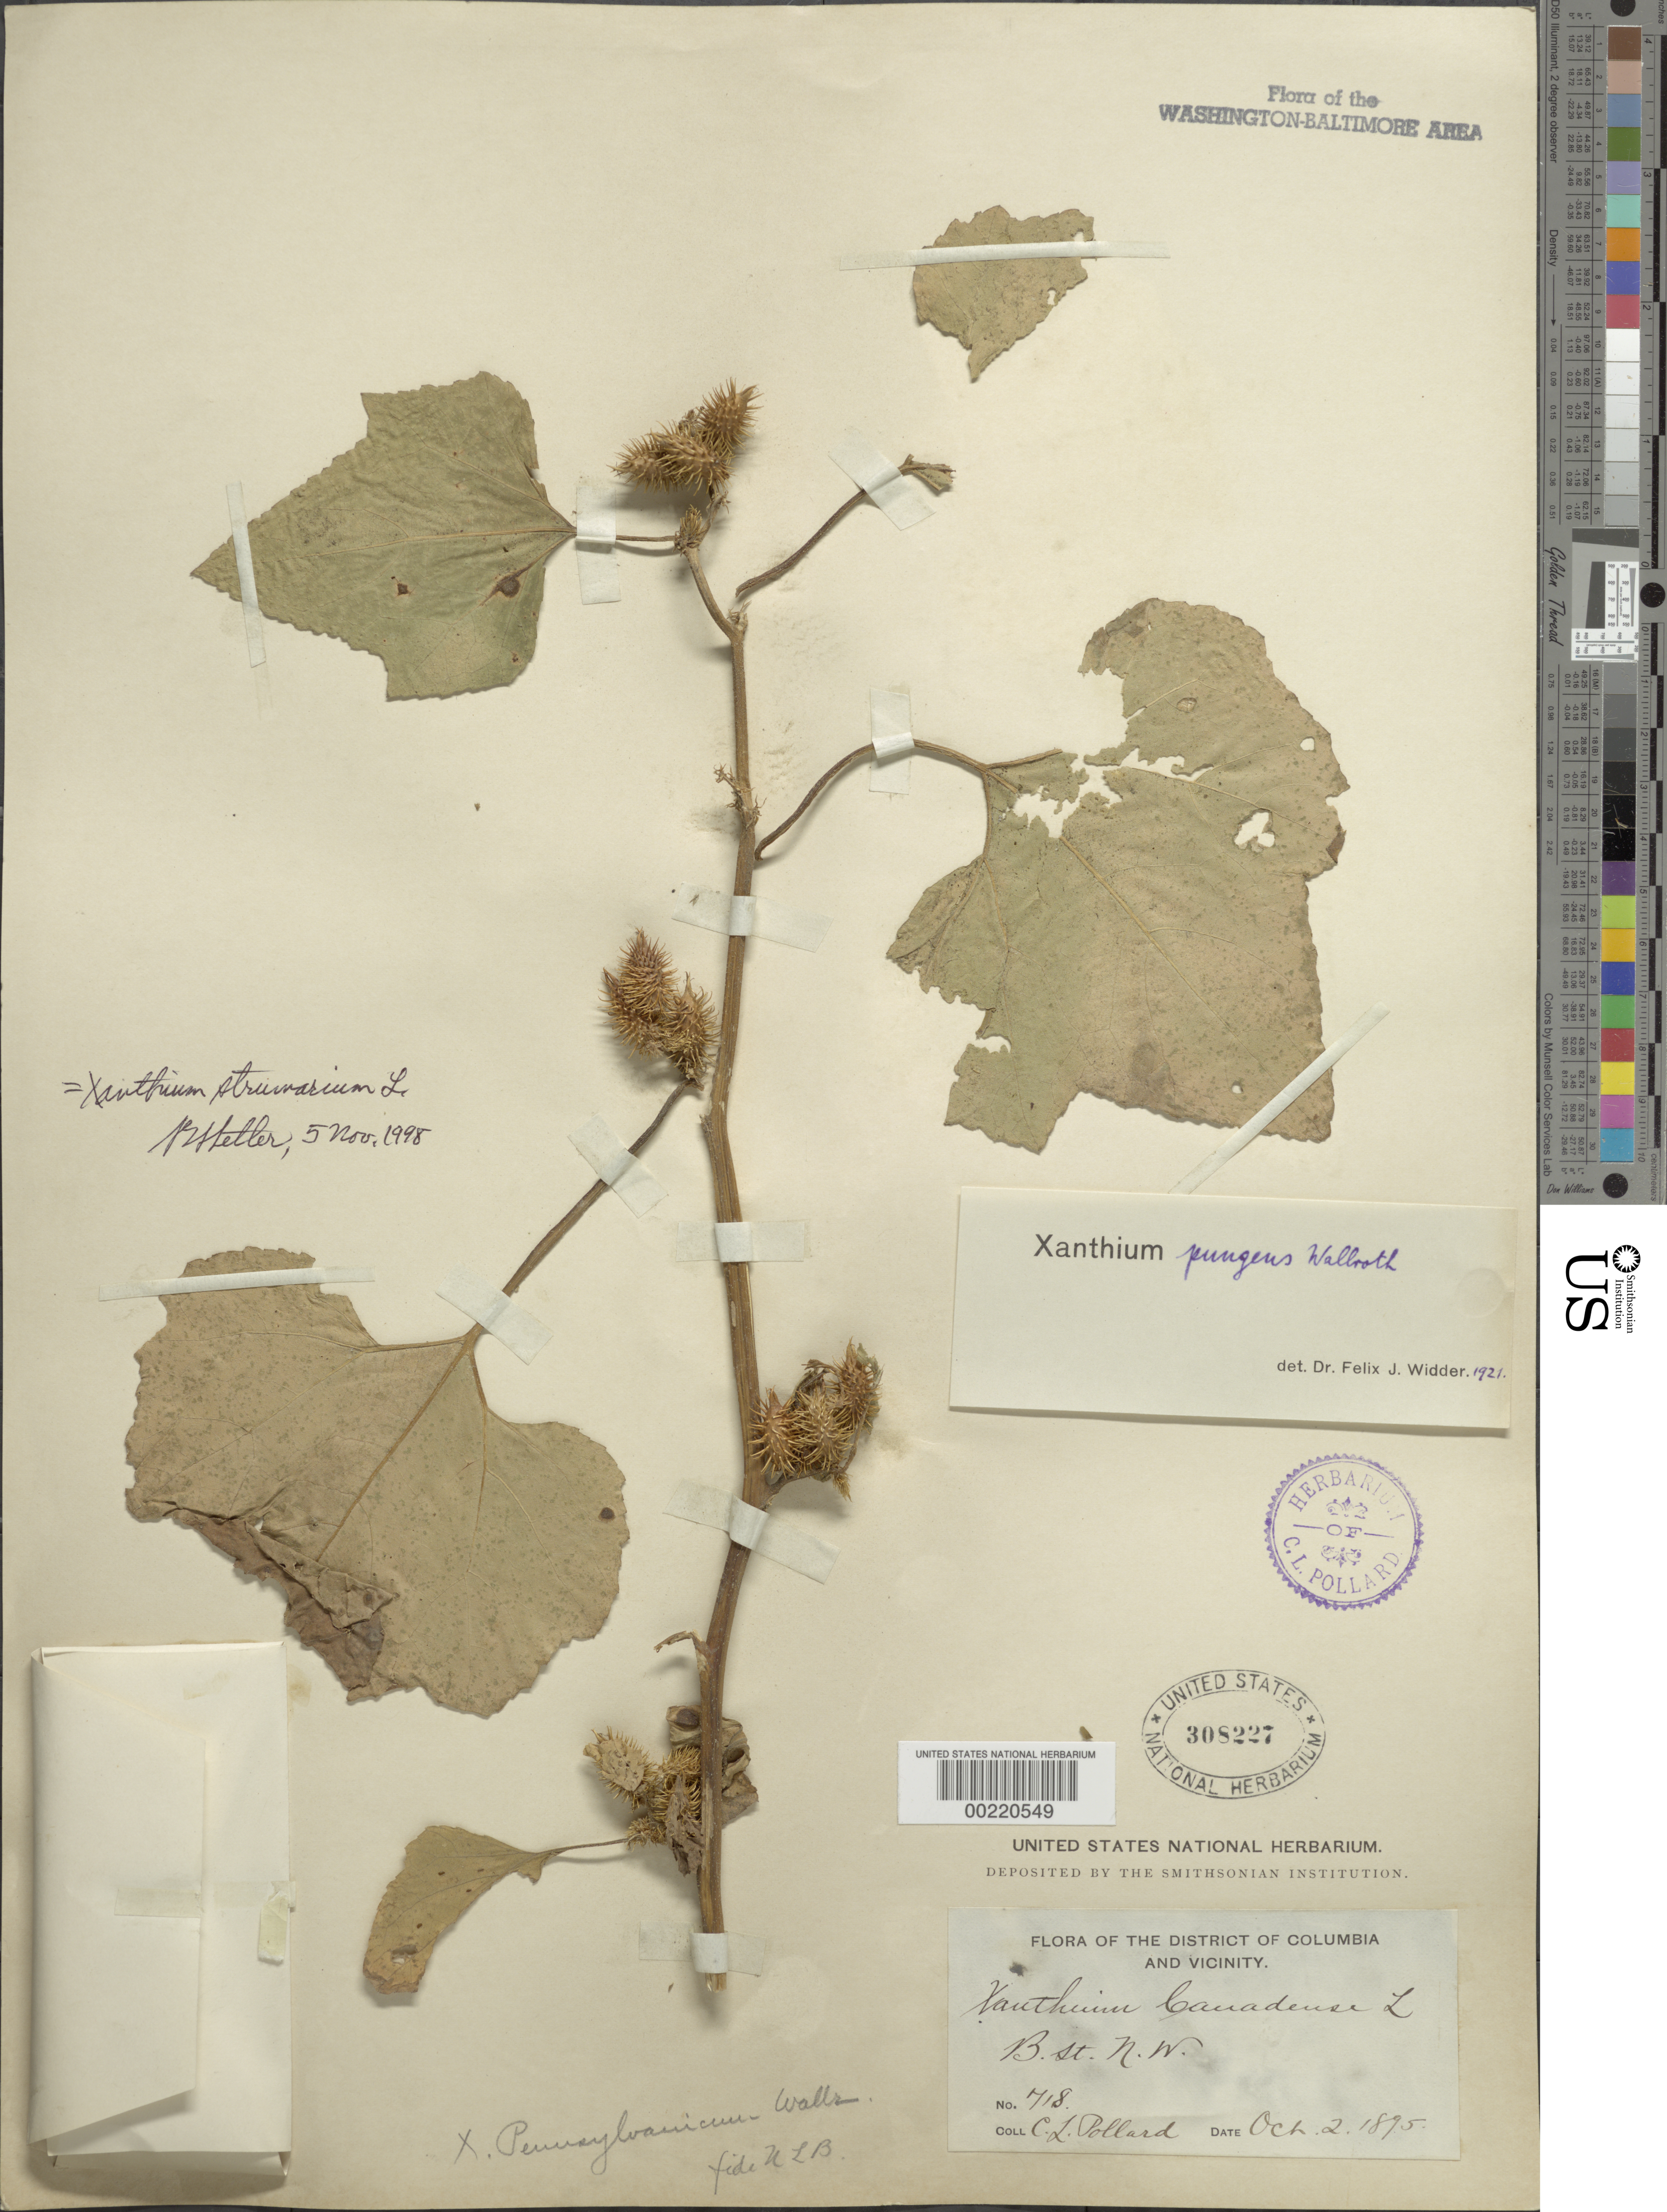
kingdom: Plantae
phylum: Tracheophyta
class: Magnoliopsida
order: Asterales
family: Asteraceae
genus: Xanthium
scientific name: Xanthium strumarium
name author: L.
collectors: C. L. Pollard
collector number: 718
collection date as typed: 02 Oct 1895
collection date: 1895-10-02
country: United States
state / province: District of Columbia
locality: B St.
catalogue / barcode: US 308227